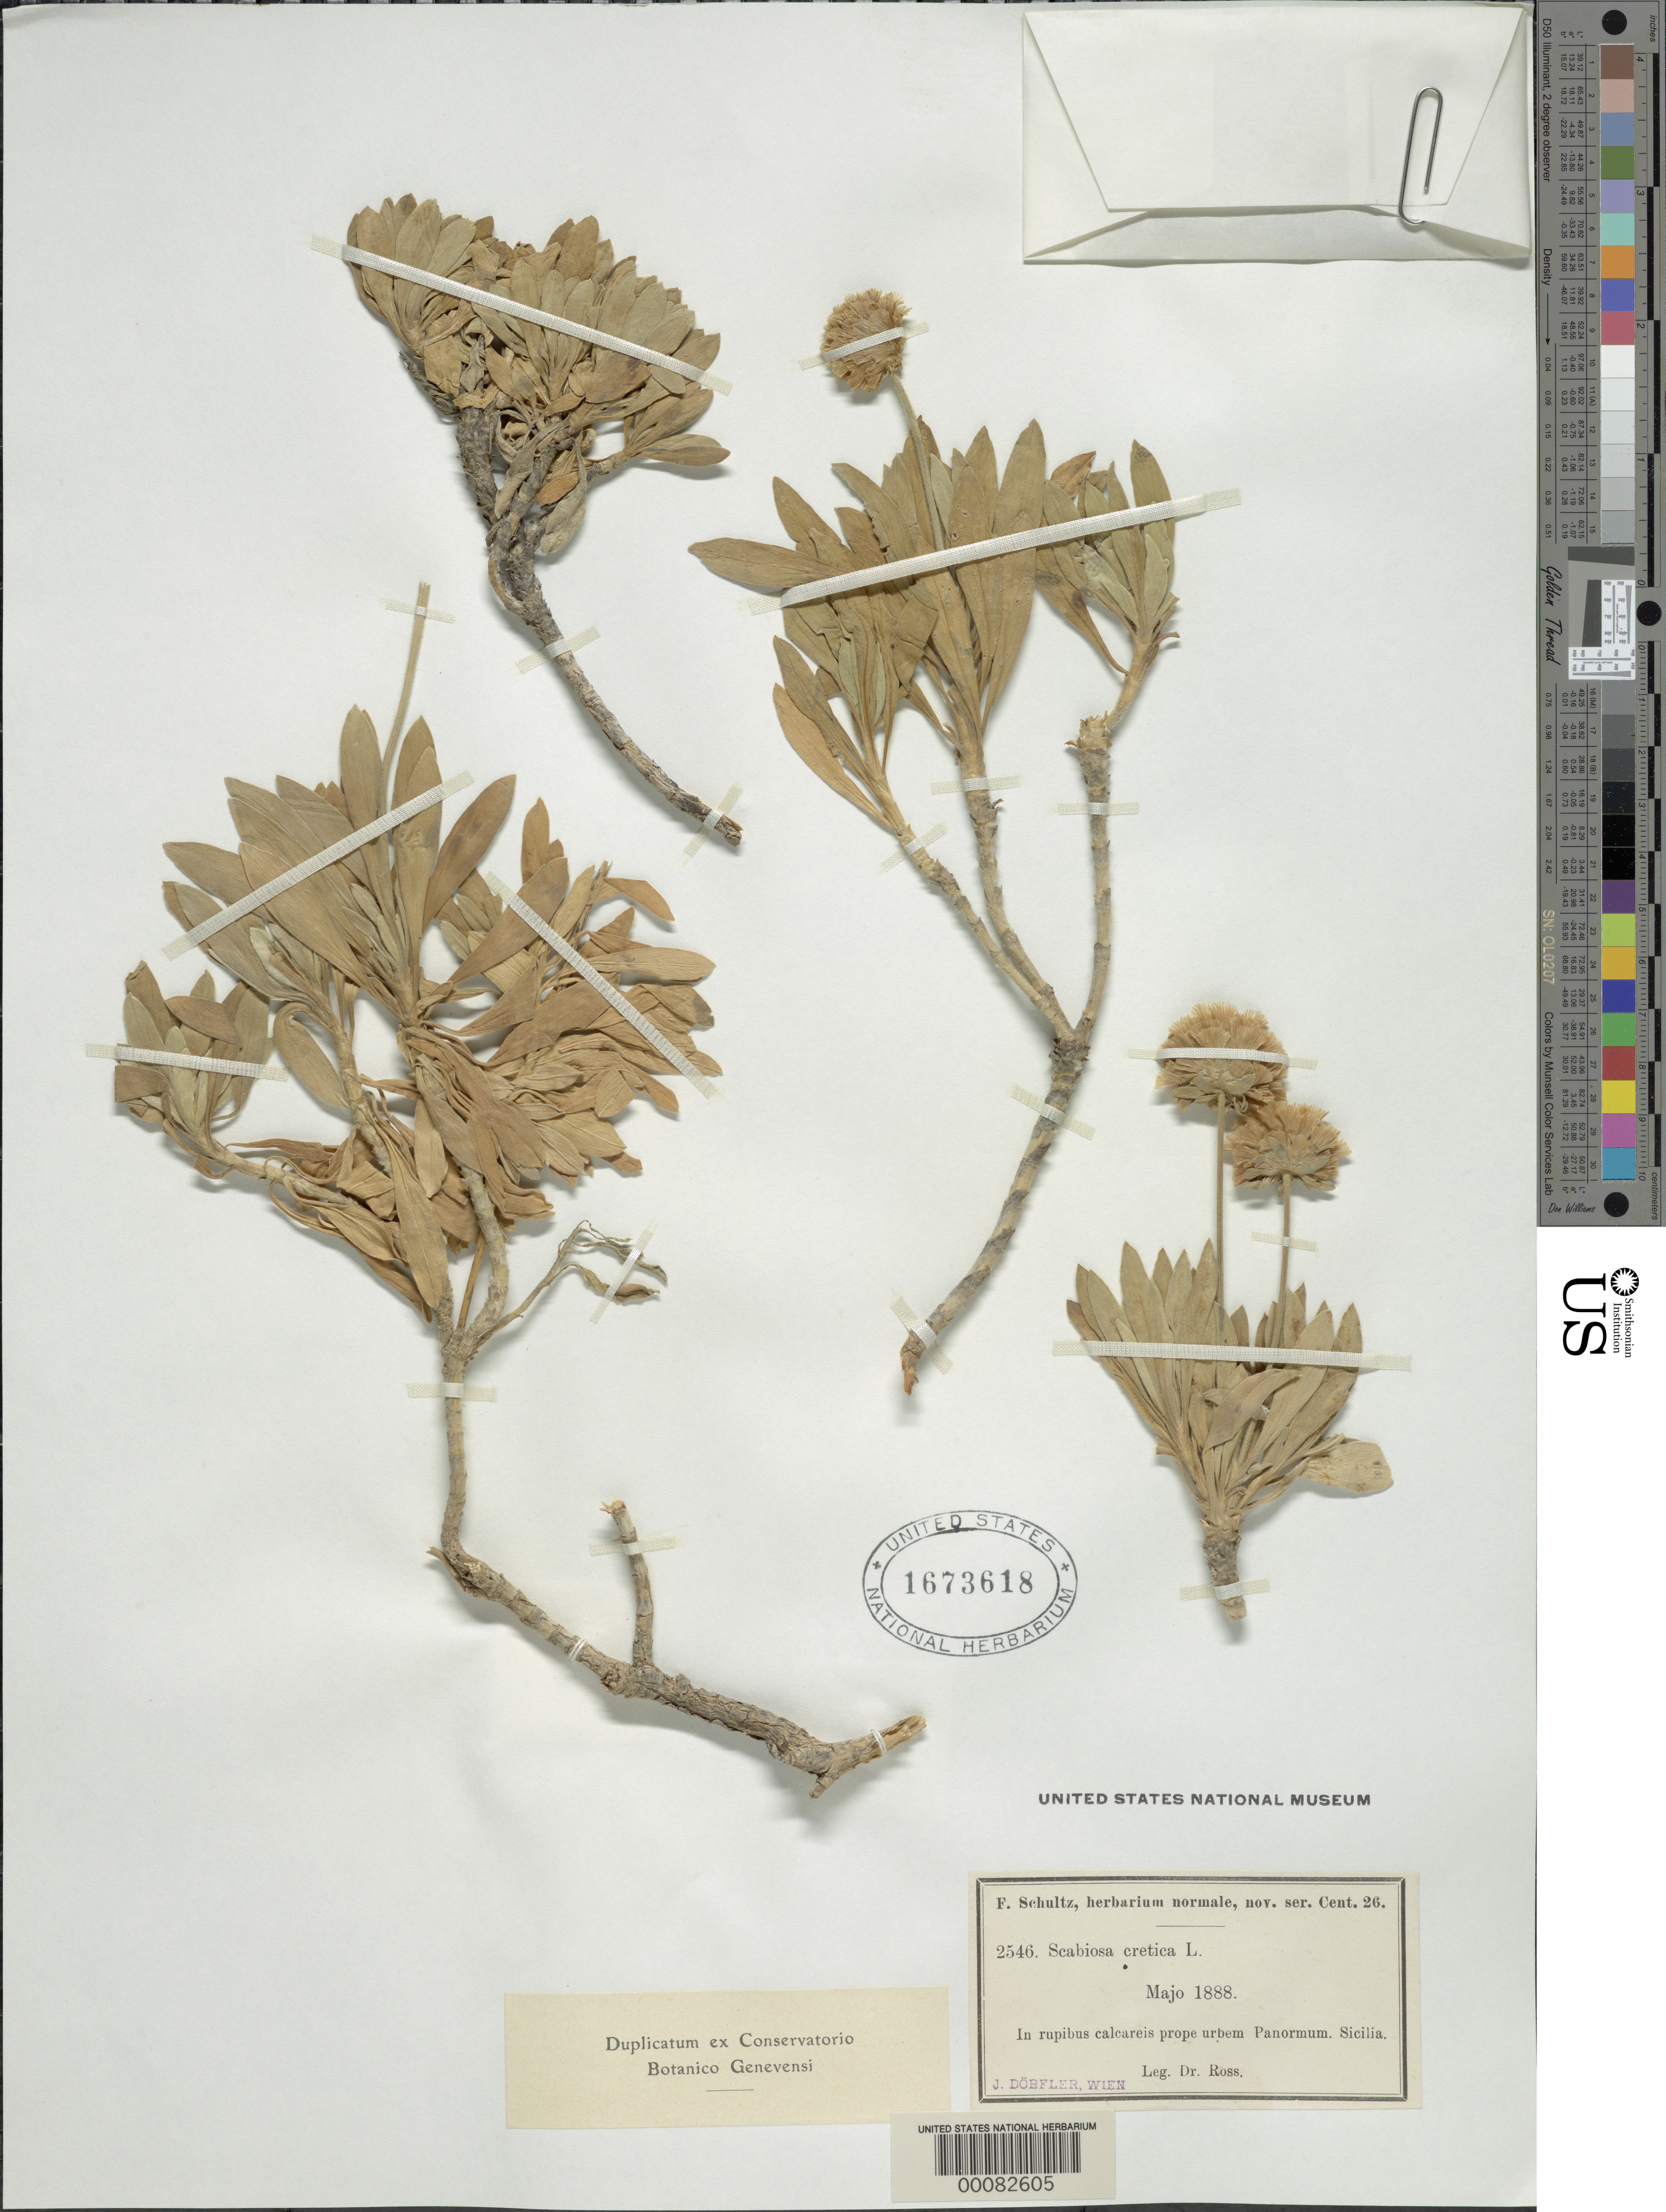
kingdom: Plantae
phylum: Tracheophyta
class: Magnoliopsida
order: Dipsacales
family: Caprifoliaceae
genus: Scabiosa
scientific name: Scabiosa cretica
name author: L.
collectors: D. Ross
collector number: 2546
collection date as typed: Jay 1888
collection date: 1888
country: Italy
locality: Near Panormum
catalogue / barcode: US 1673618